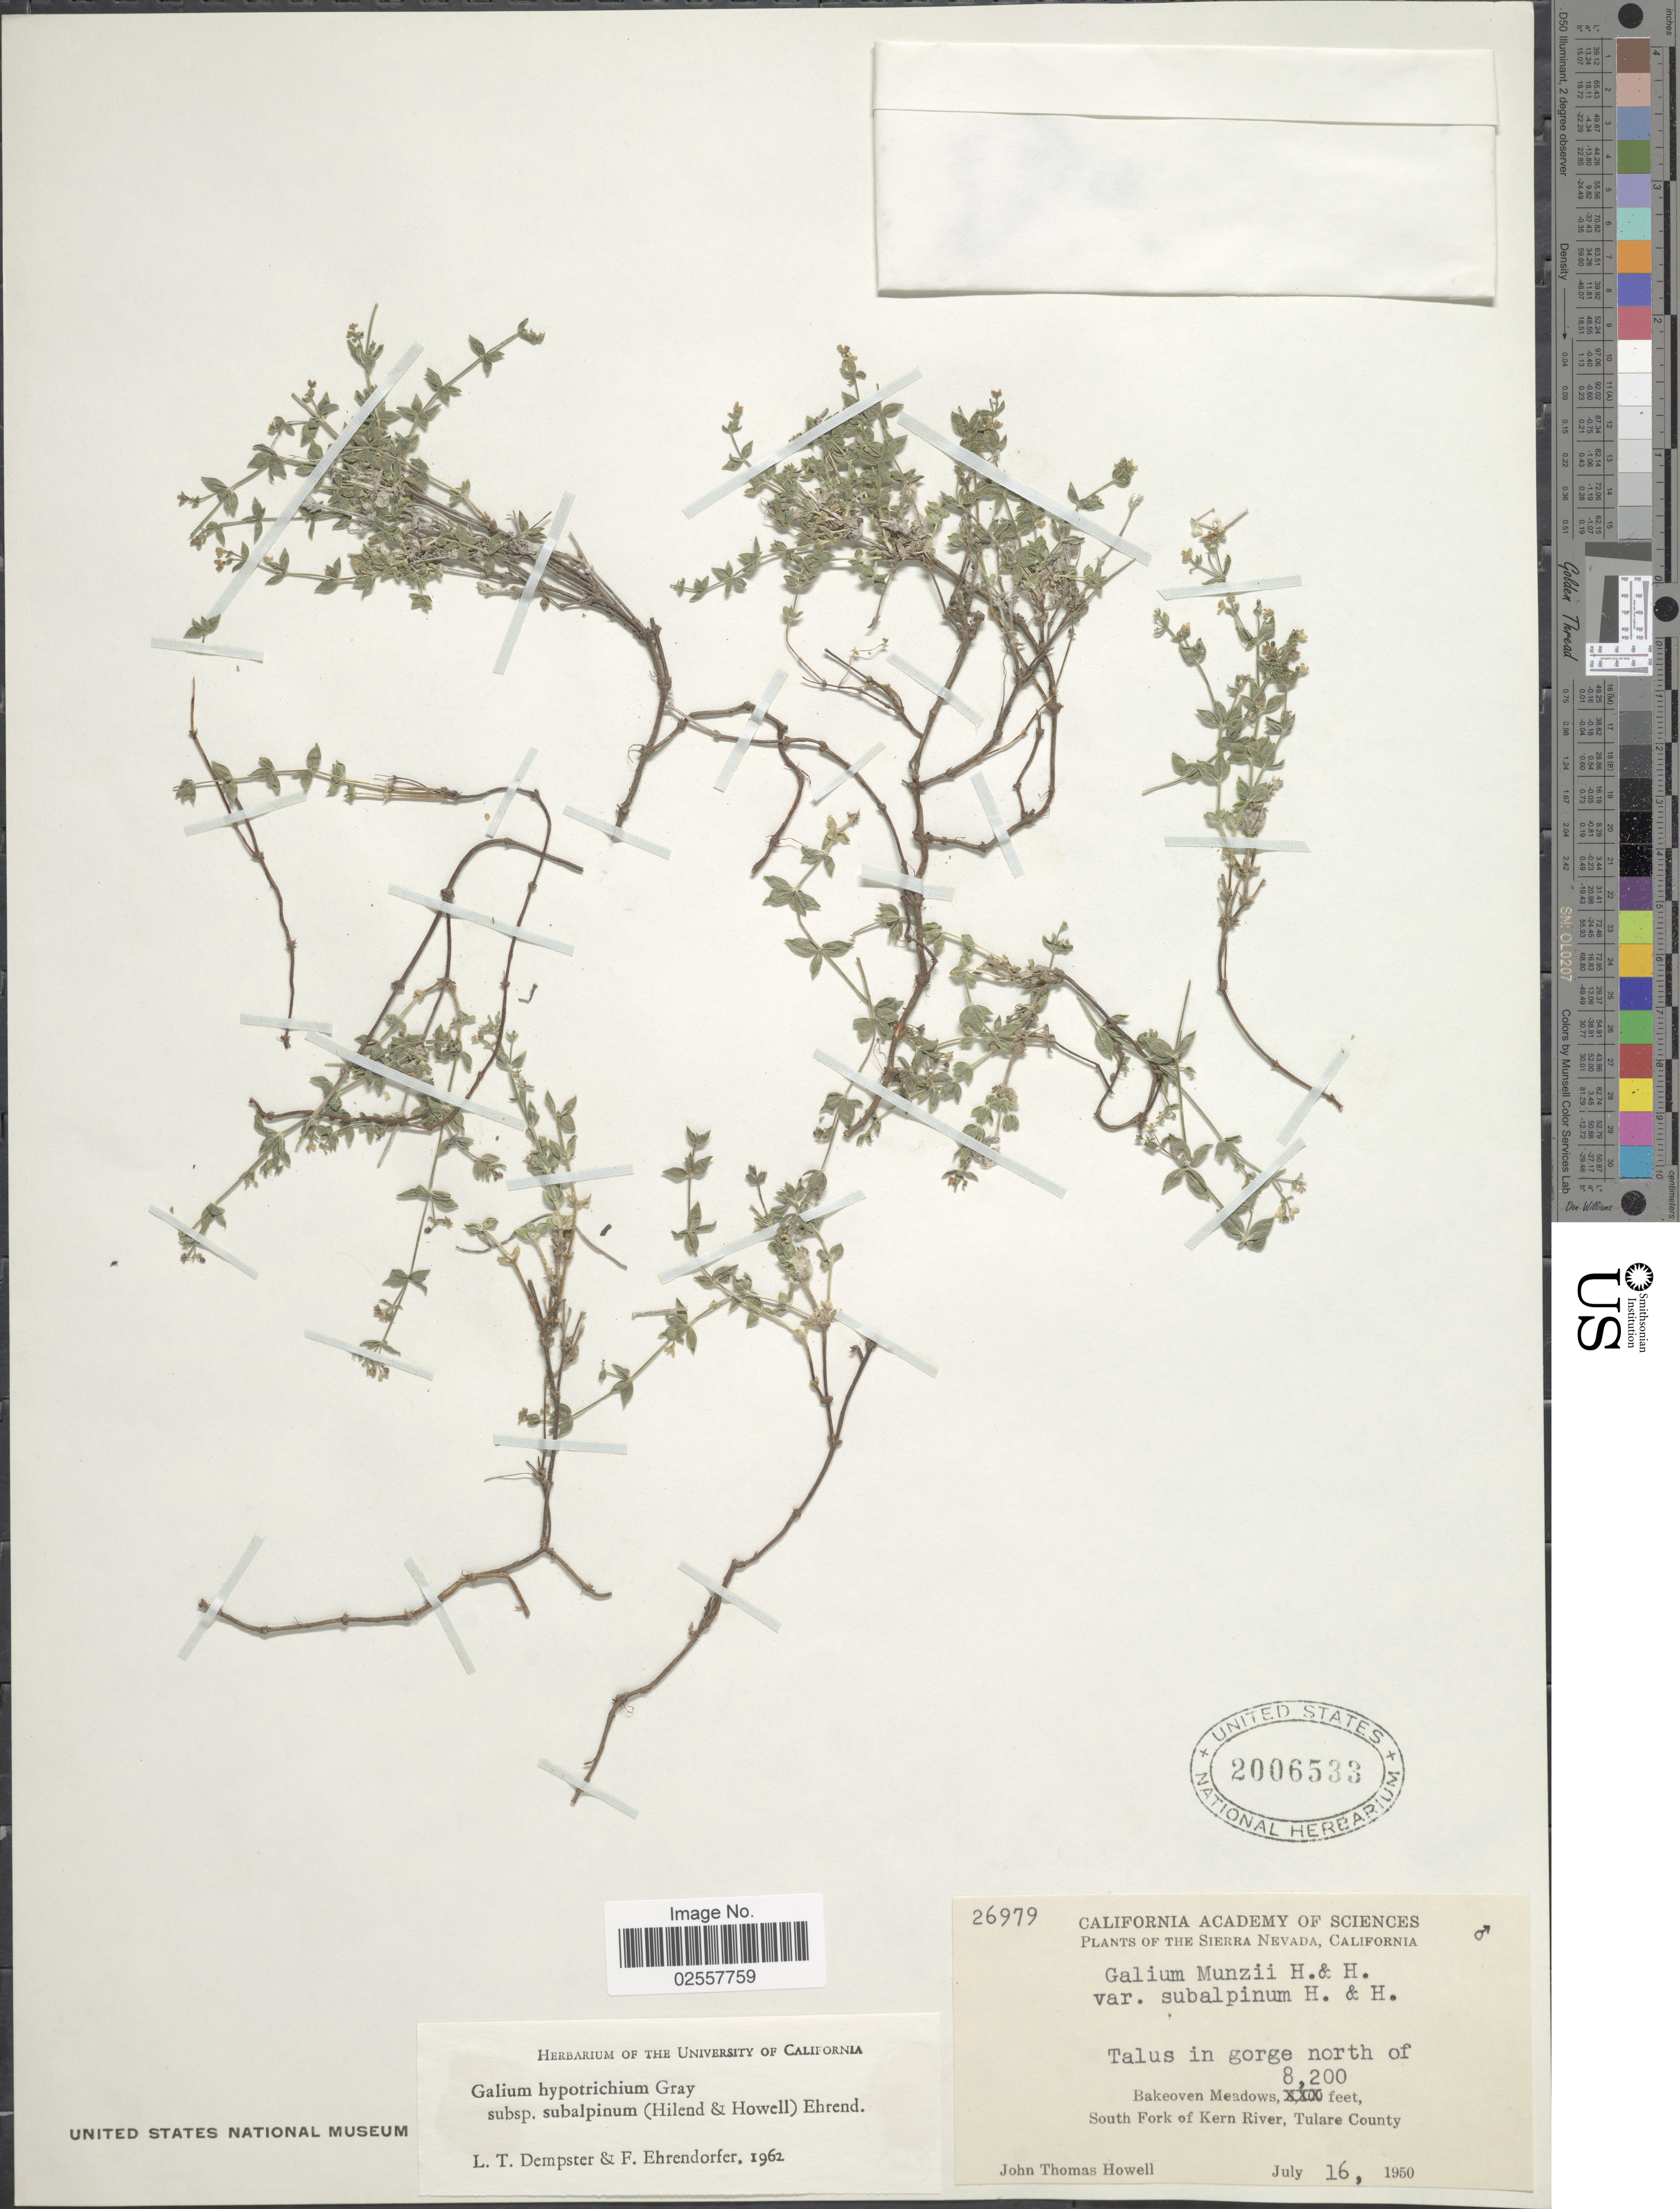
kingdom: Plantae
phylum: Tracheophyta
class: Magnoliopsida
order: Gentianales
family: Rubiaceae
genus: Galium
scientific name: Galium hypotrichium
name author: A. Gray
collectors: J. T. Howell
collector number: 26979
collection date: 1950-07-16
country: United States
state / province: California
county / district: Tulare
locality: Sierra Nevada. Talus in gorge north of Bakeoven Meadows, South Fork of Kern River, Tulare County.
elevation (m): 2499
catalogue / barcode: US 2006533